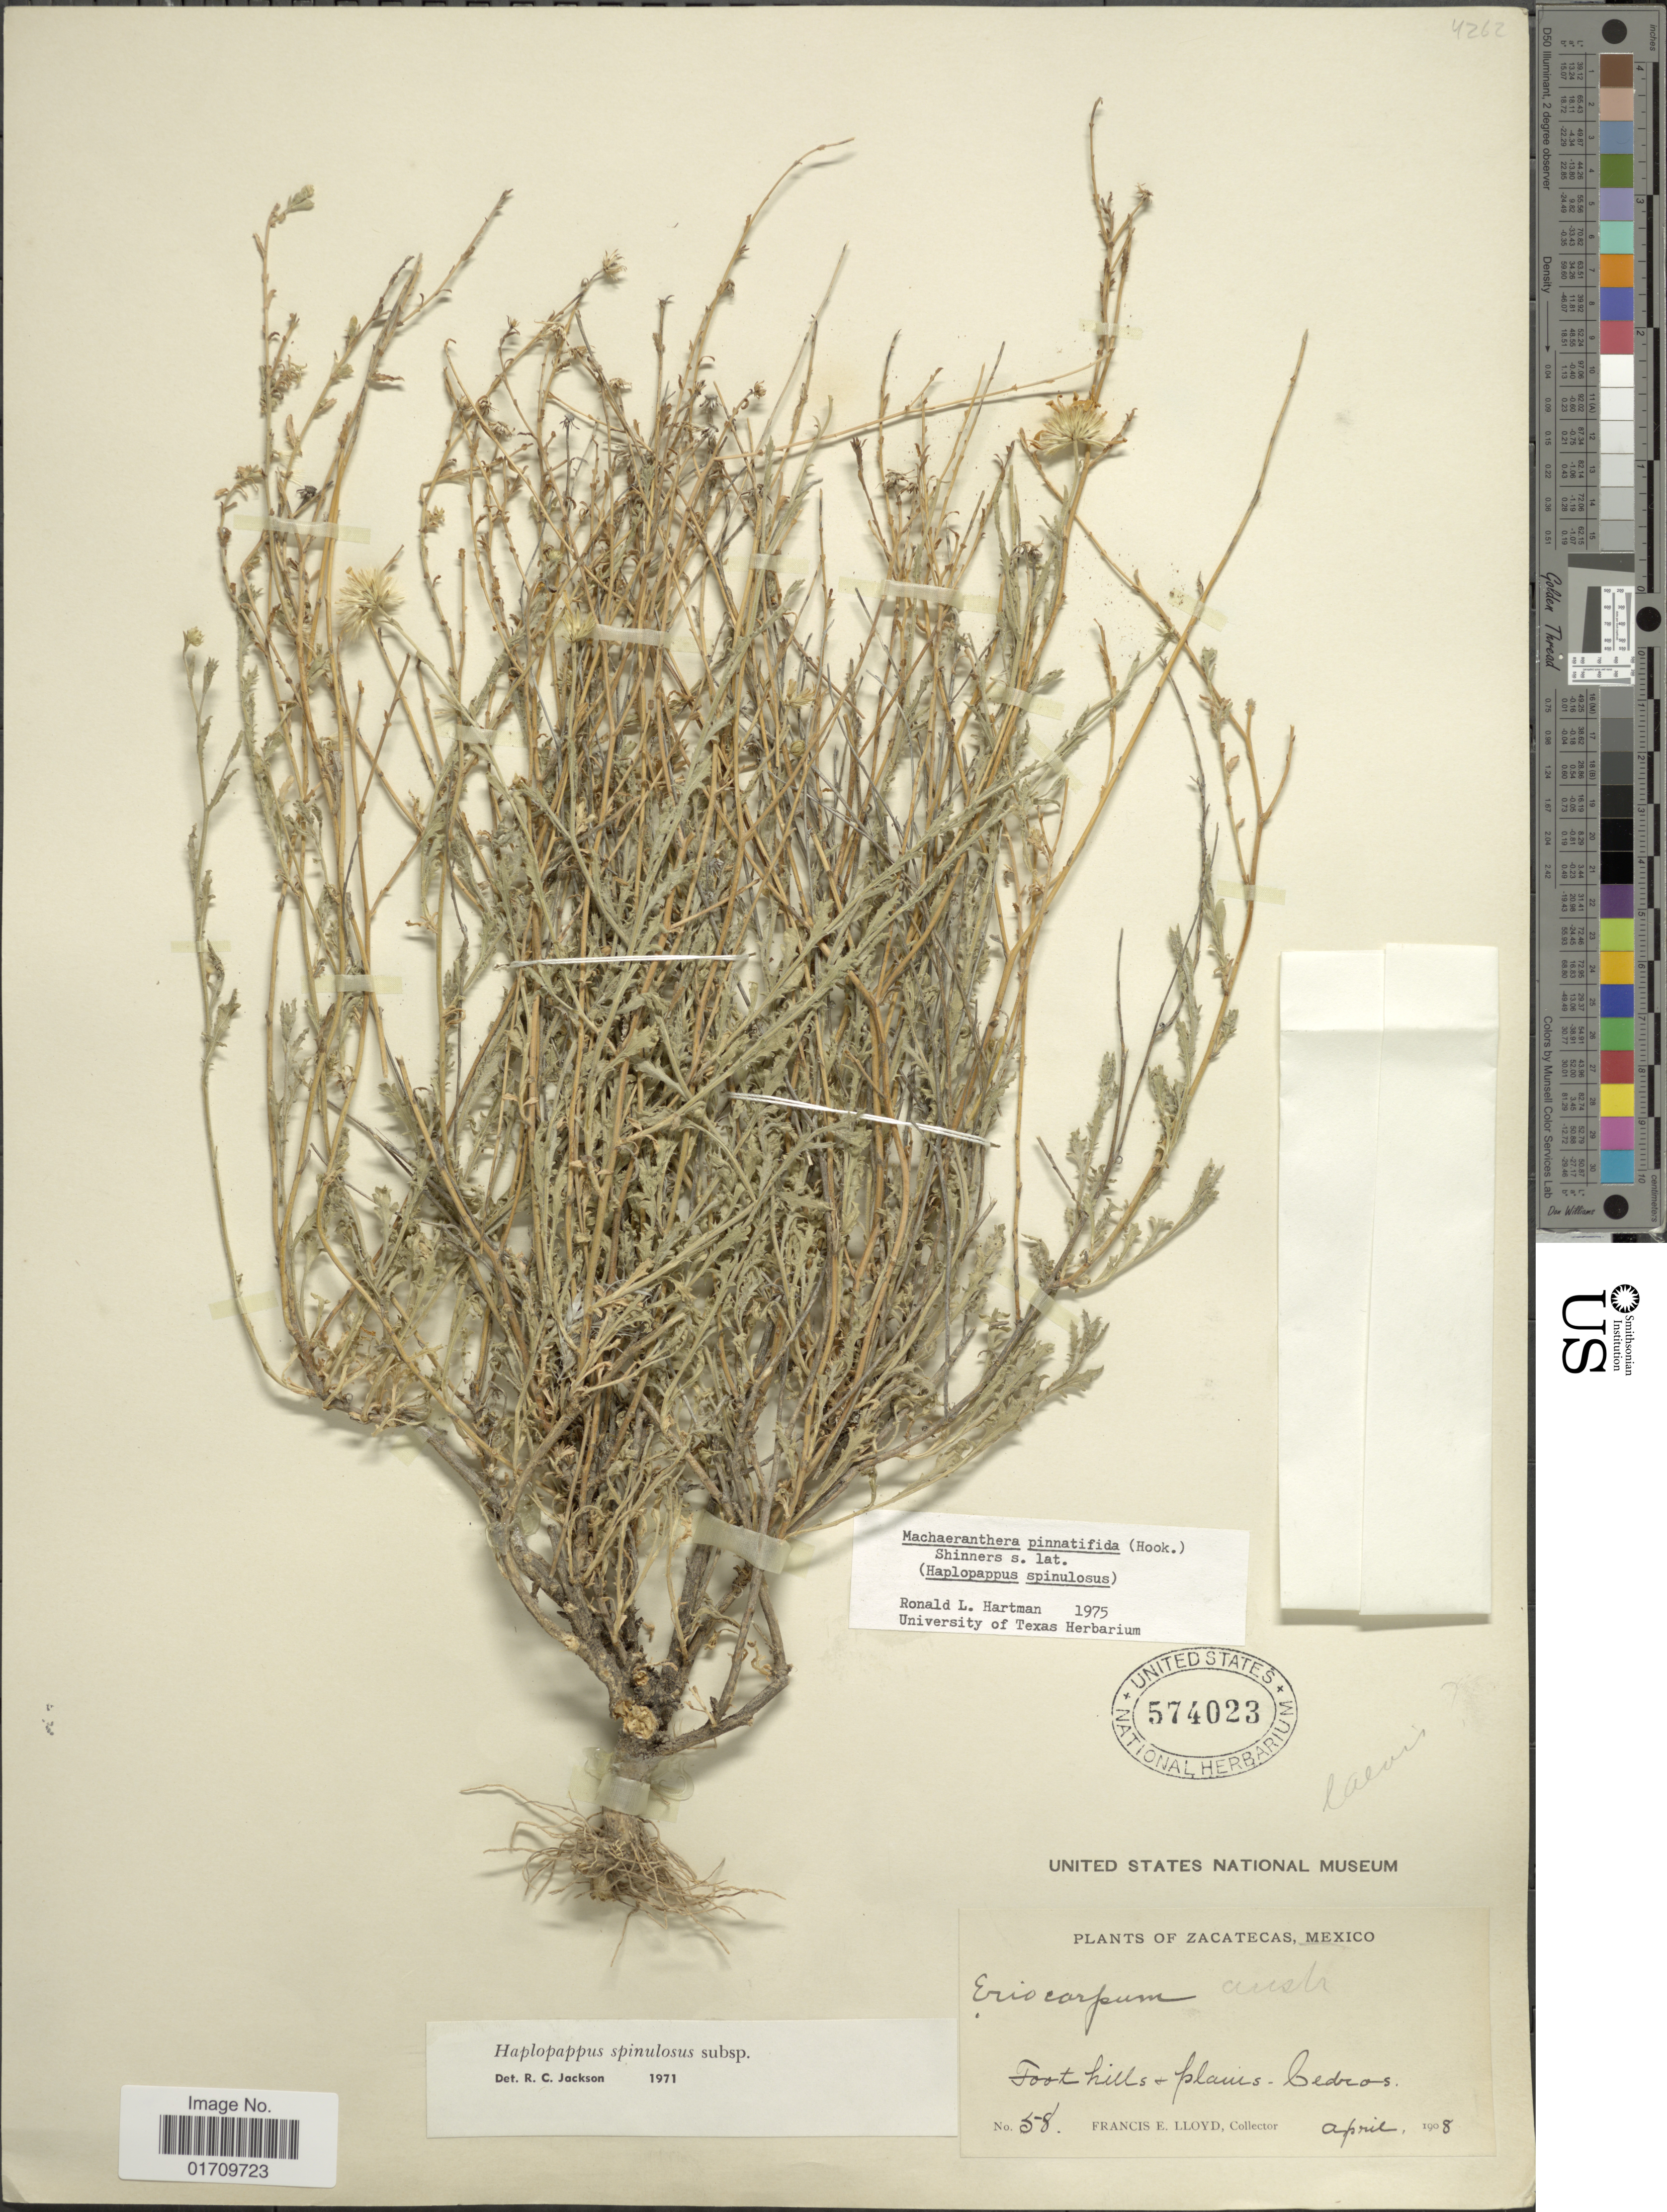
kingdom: Plantae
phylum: Tracheophyta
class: Magnoliopsida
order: Asterales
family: Asteraceae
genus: Machaeranthera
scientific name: Machaeranthera pinnatifida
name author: (Hook.) Shinners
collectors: Lloyd, C. E.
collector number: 58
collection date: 1908-04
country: Mexico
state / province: Zacatecas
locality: Cedros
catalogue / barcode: US 574023